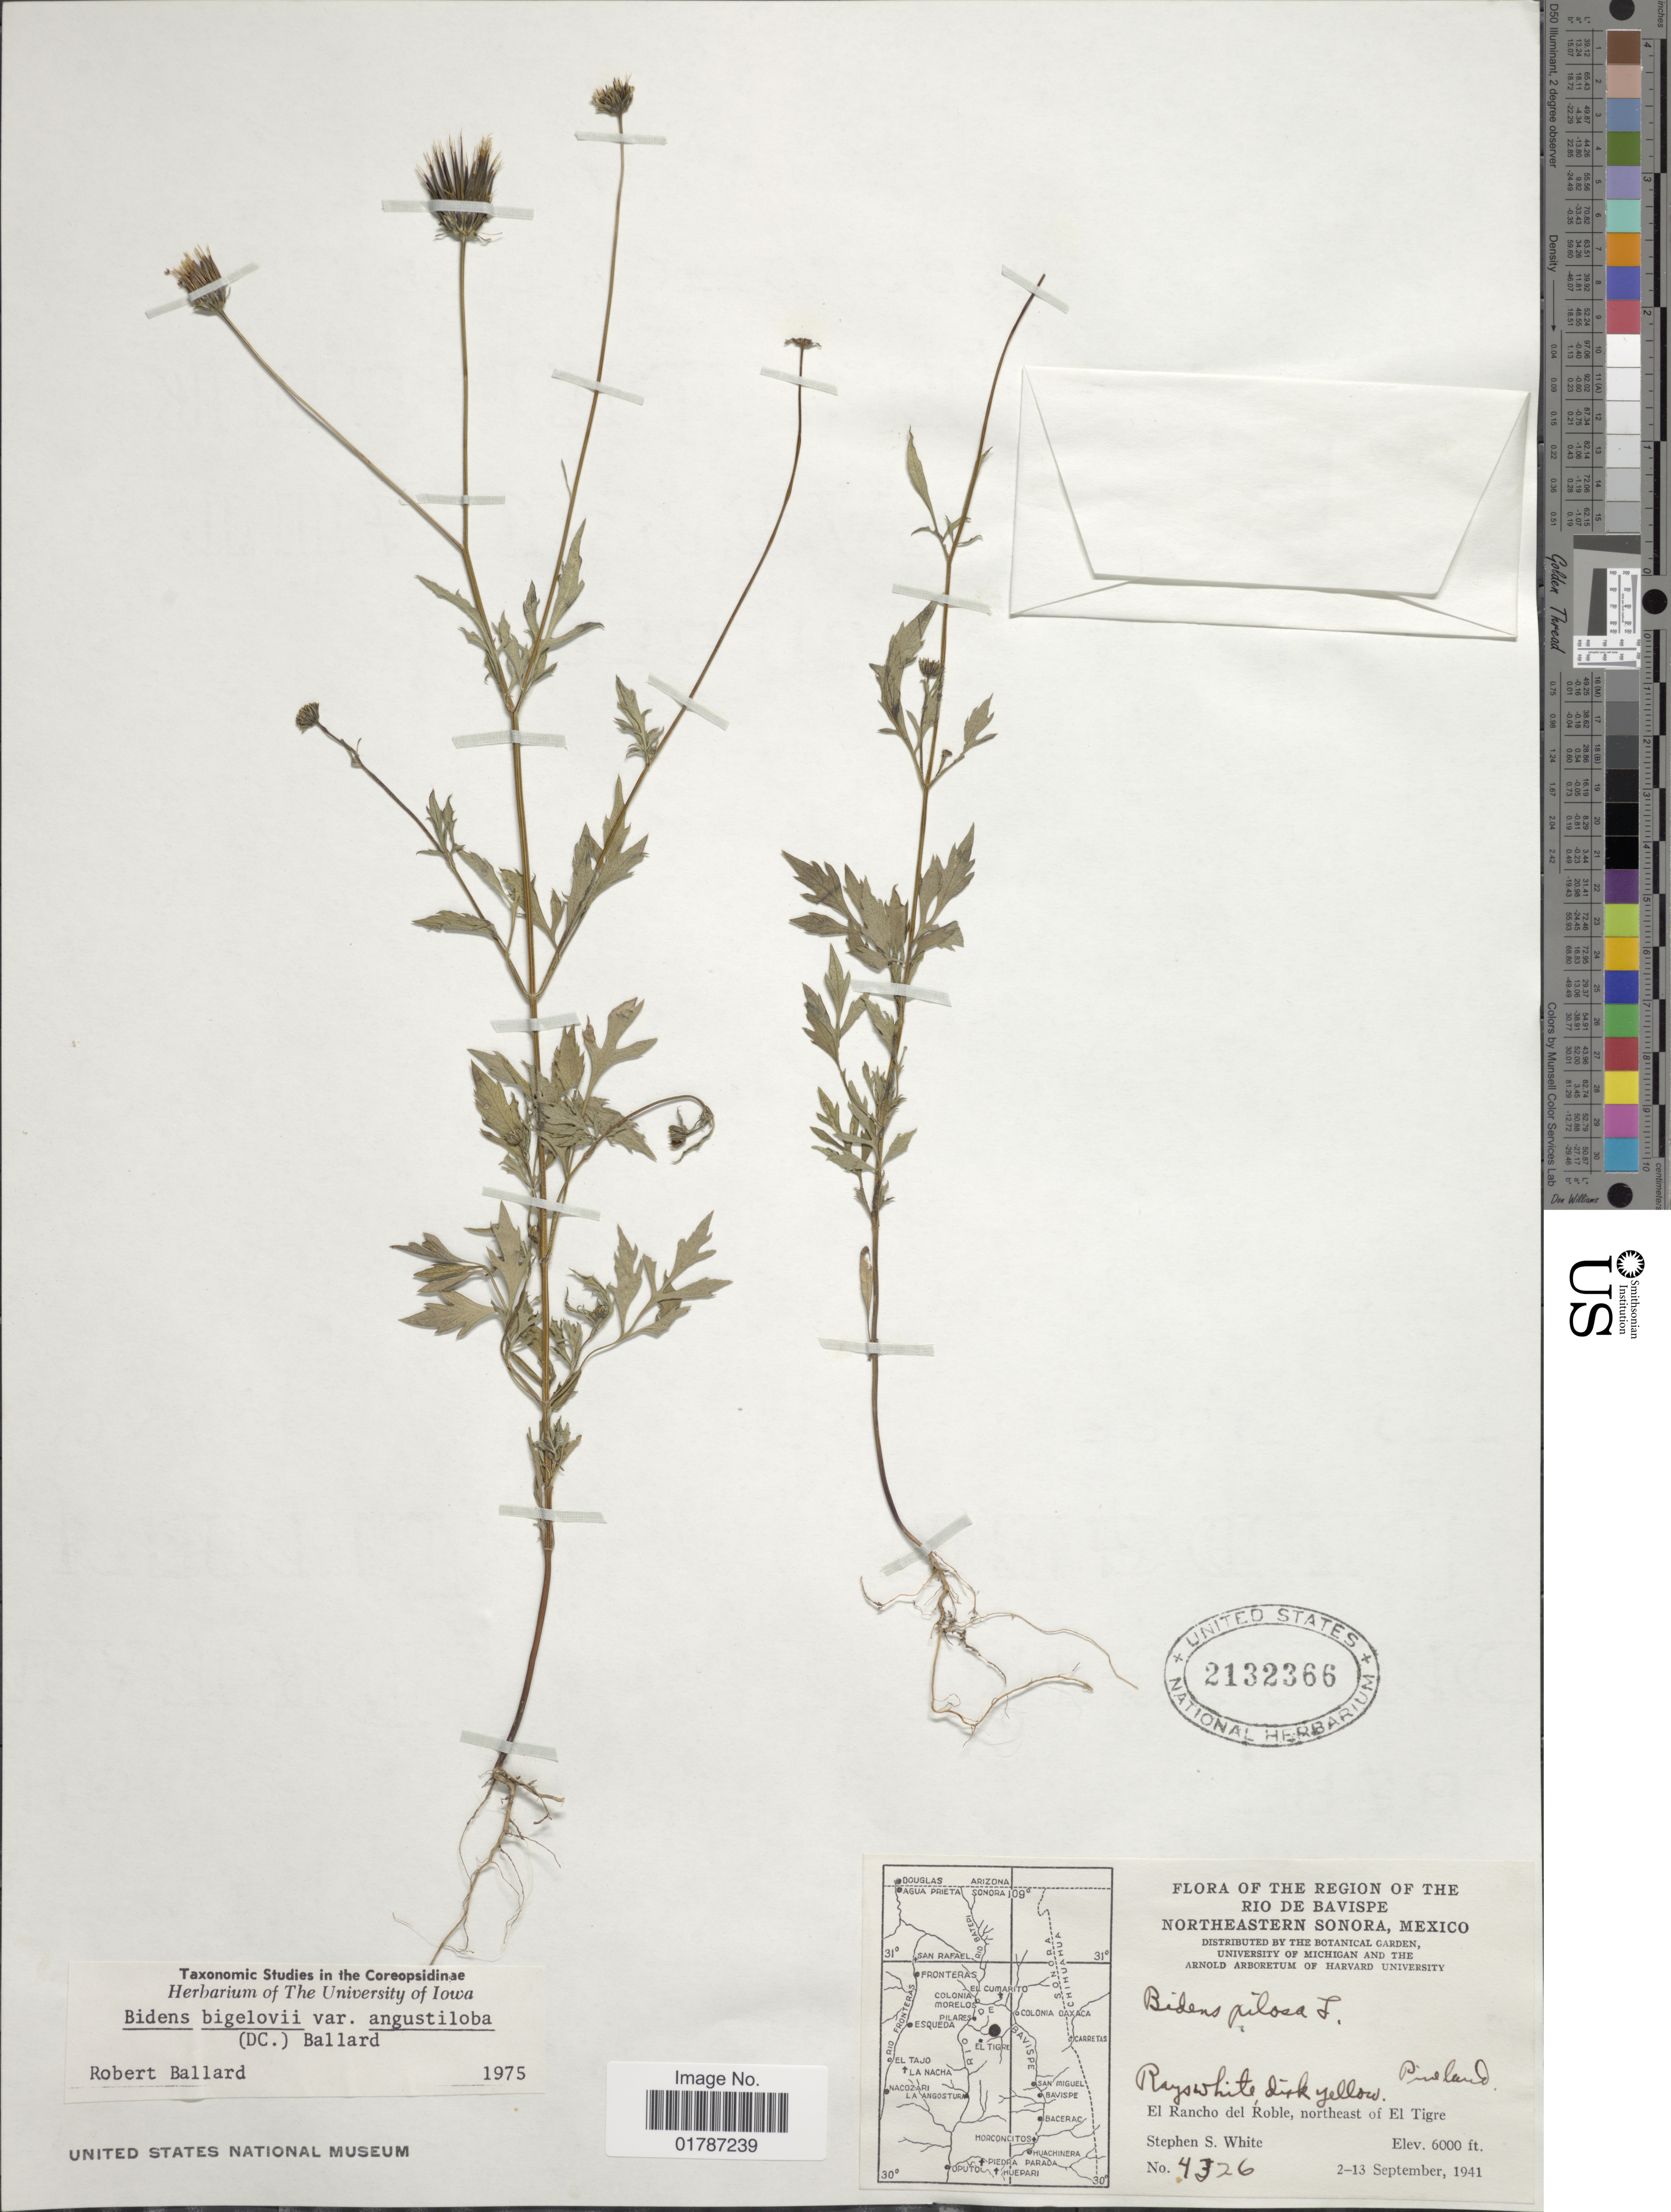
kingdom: Plantae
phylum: Tracheophyta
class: Magnoliopsida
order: Asterales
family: Asteraceae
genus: Bidens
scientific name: Bidens bigelovii var. angustiloba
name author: (DC.) Ballard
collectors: S. S. White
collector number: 4326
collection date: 1941-09-02/1941-09-13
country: Mexico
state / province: Sonora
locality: The Region of the Rio de Bavispe, Northeastern Sonora, Mexico, El Rancho del Roble, northeast of El Tigre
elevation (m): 1829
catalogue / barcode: US 2132366